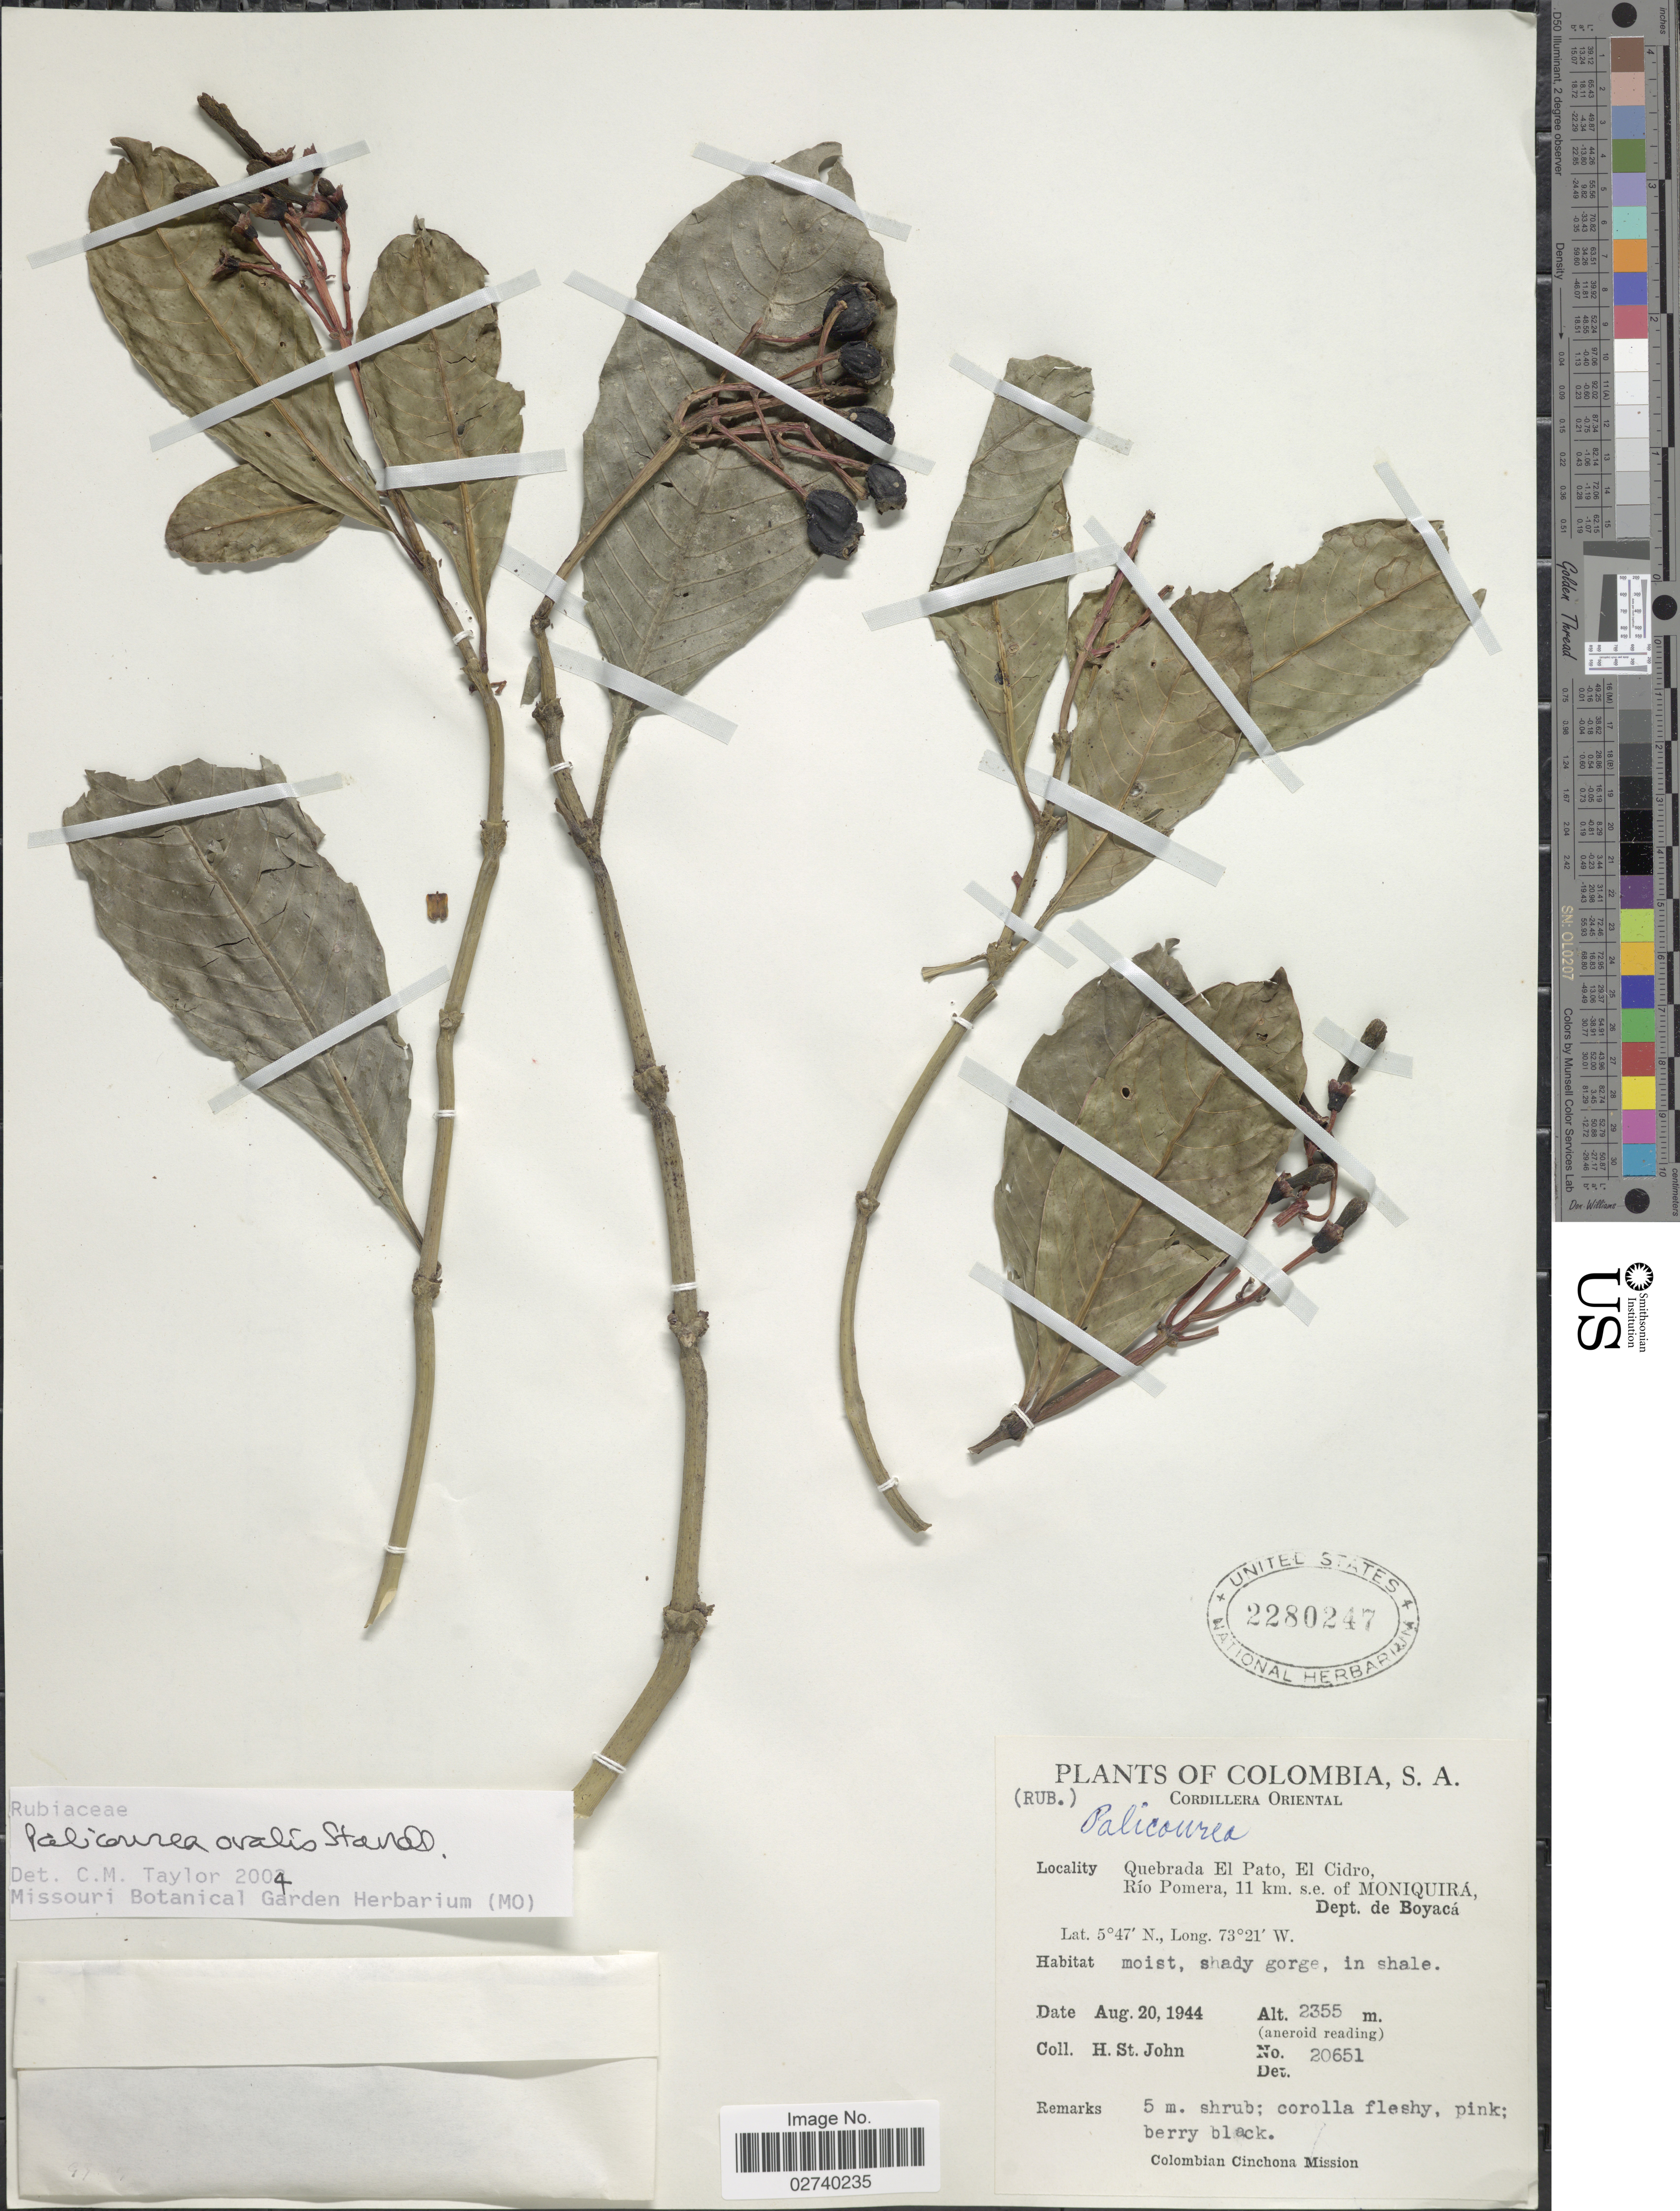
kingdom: Plantae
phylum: Tracheophyta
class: Magnoliopsida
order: Gentianales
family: Rubiaceae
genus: Palicourea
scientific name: Palicourea ovalis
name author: Standl.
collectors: H. St. John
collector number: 20651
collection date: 1944-08-20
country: Colombia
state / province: Boyacá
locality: Cordillera Oriental, Quebrada El Pato, El Cidro, Rio Pomera, 11 km. s.e. of Moniquira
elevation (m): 2355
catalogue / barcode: US 2280247